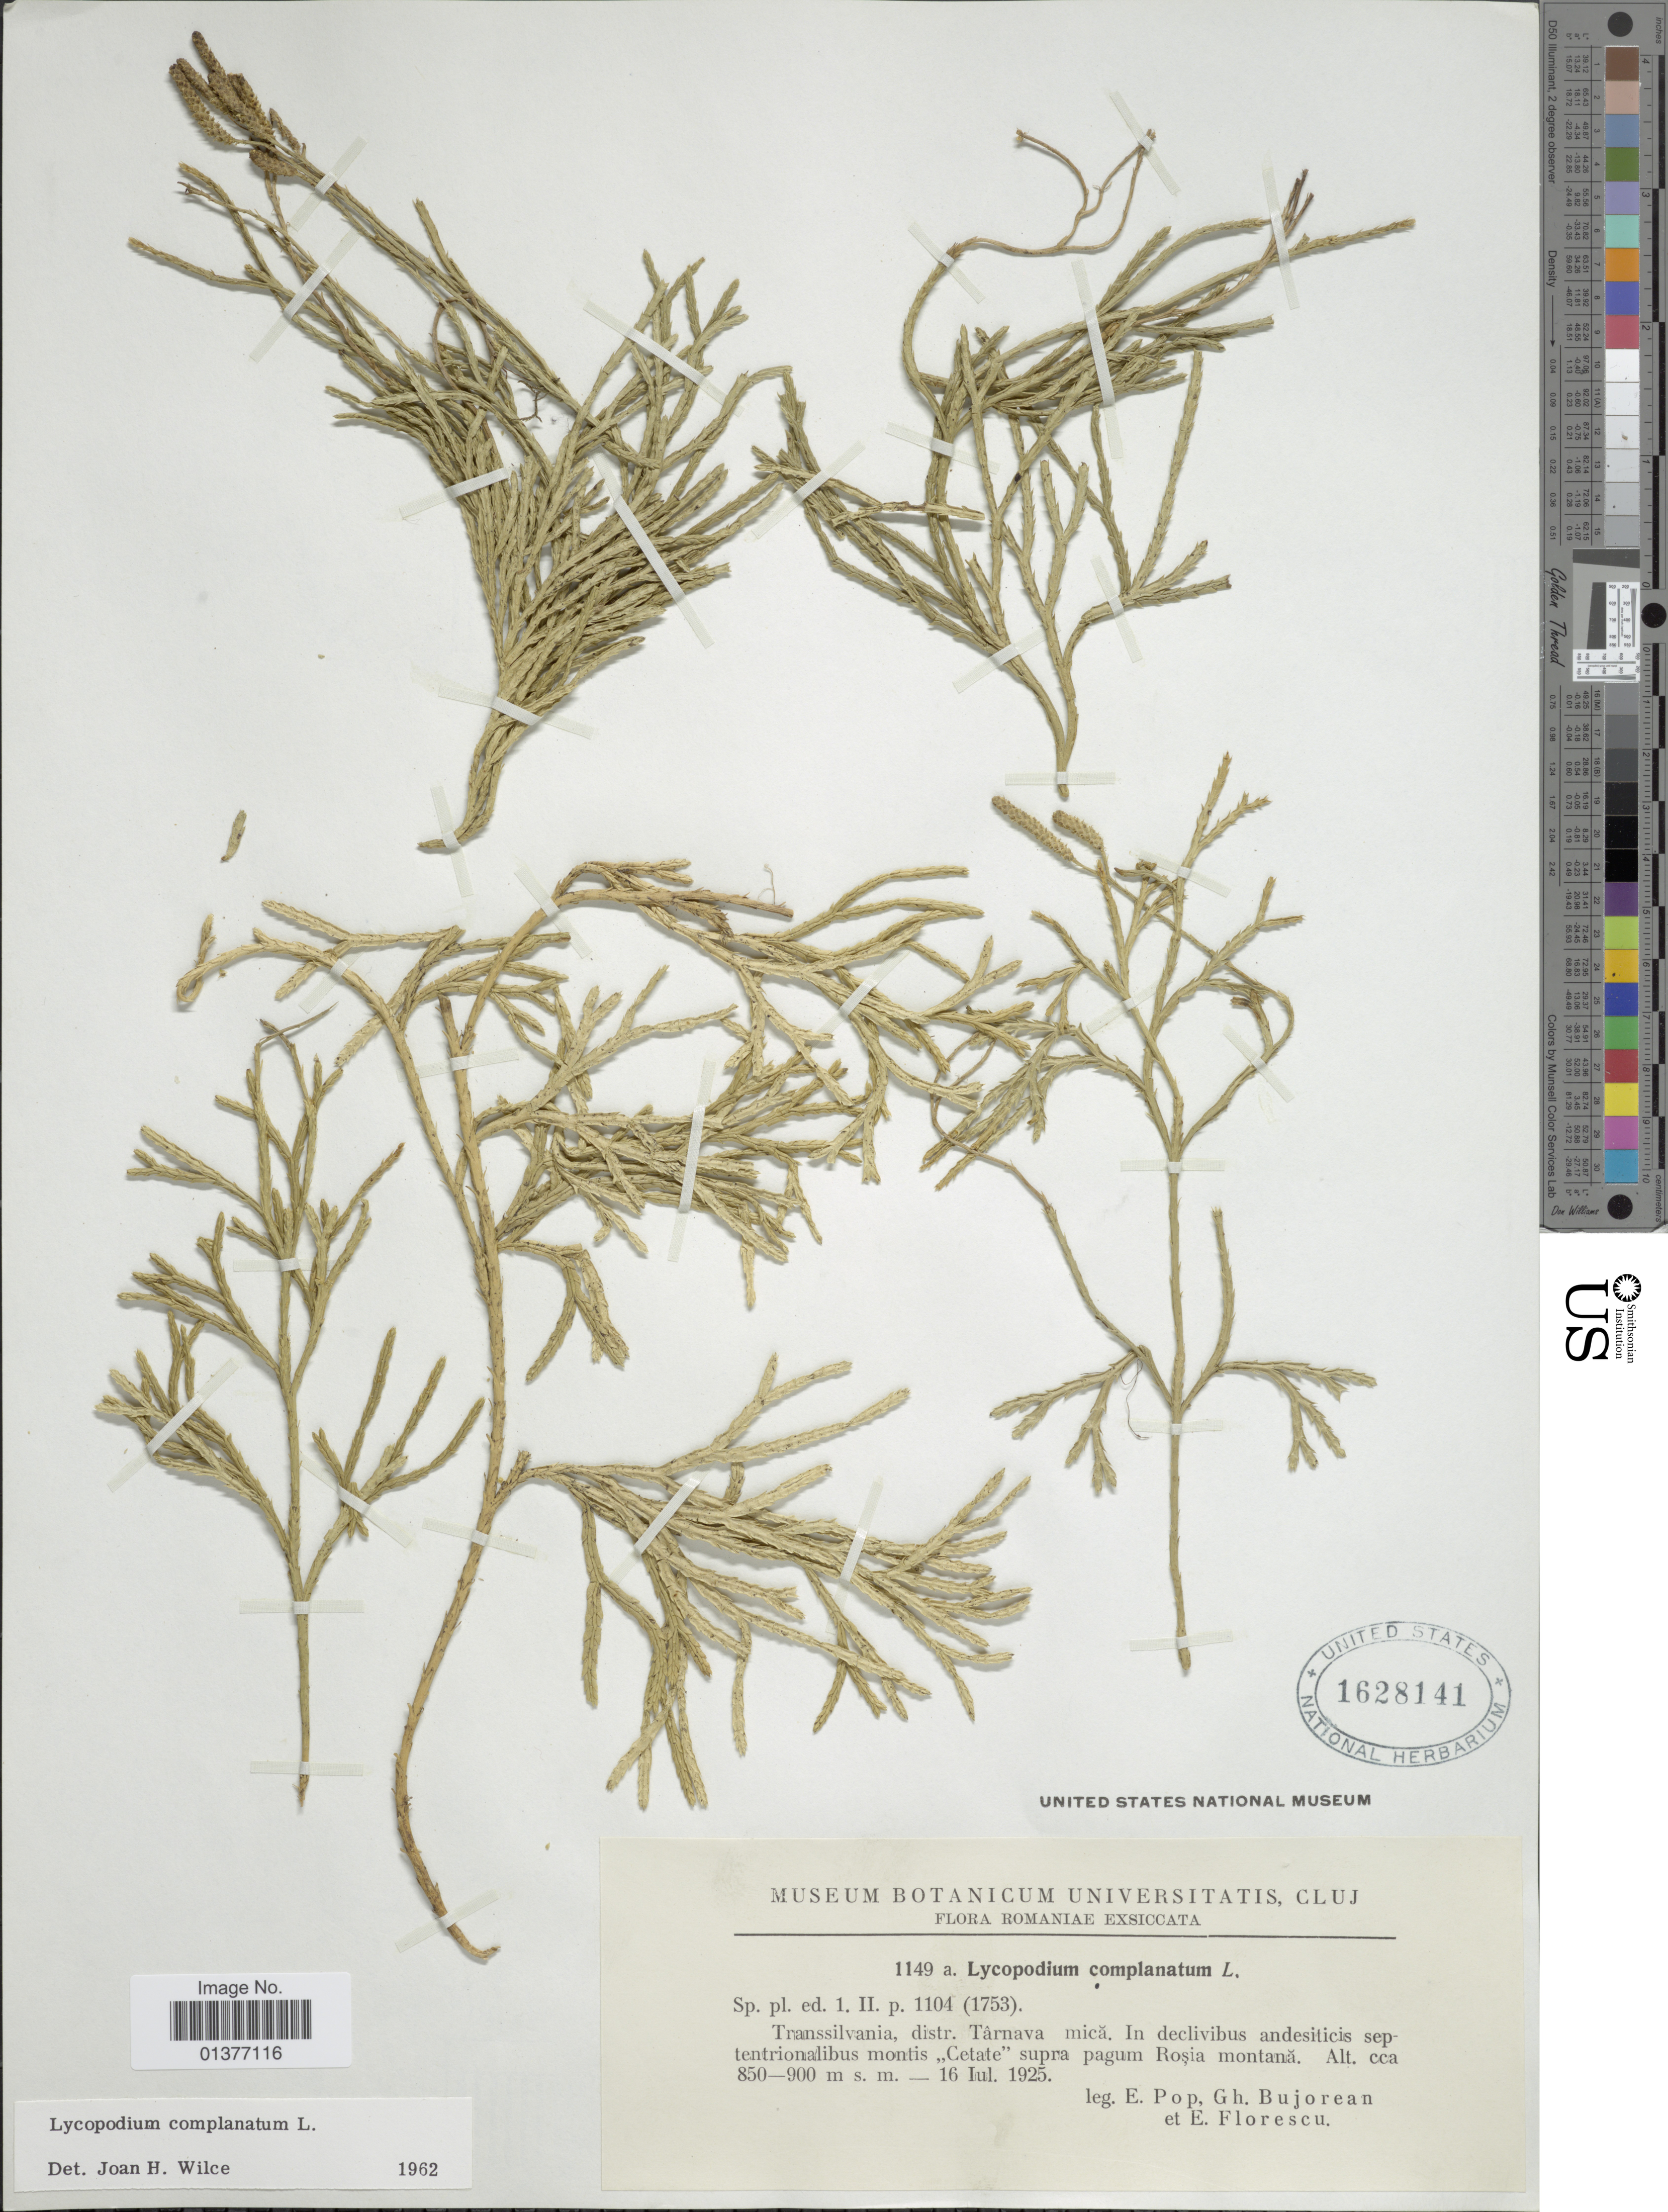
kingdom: Plantae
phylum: Tracheophyta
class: Lycopodiopsida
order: Lycopodiales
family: Lycopodiaceae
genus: Diphasiastrum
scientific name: Diphasiastrum complanatum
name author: (L.) Holub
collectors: E. Pop, G. Bujorean & E. Florescu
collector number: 1149a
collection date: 1925-07-16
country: Romania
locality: Transsilvania, distr. Tarnava mica, in declivibus andesiticis septentrionalibus montis "Cetate"supra pagum Rosia montana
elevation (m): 850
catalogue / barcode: US 1628141